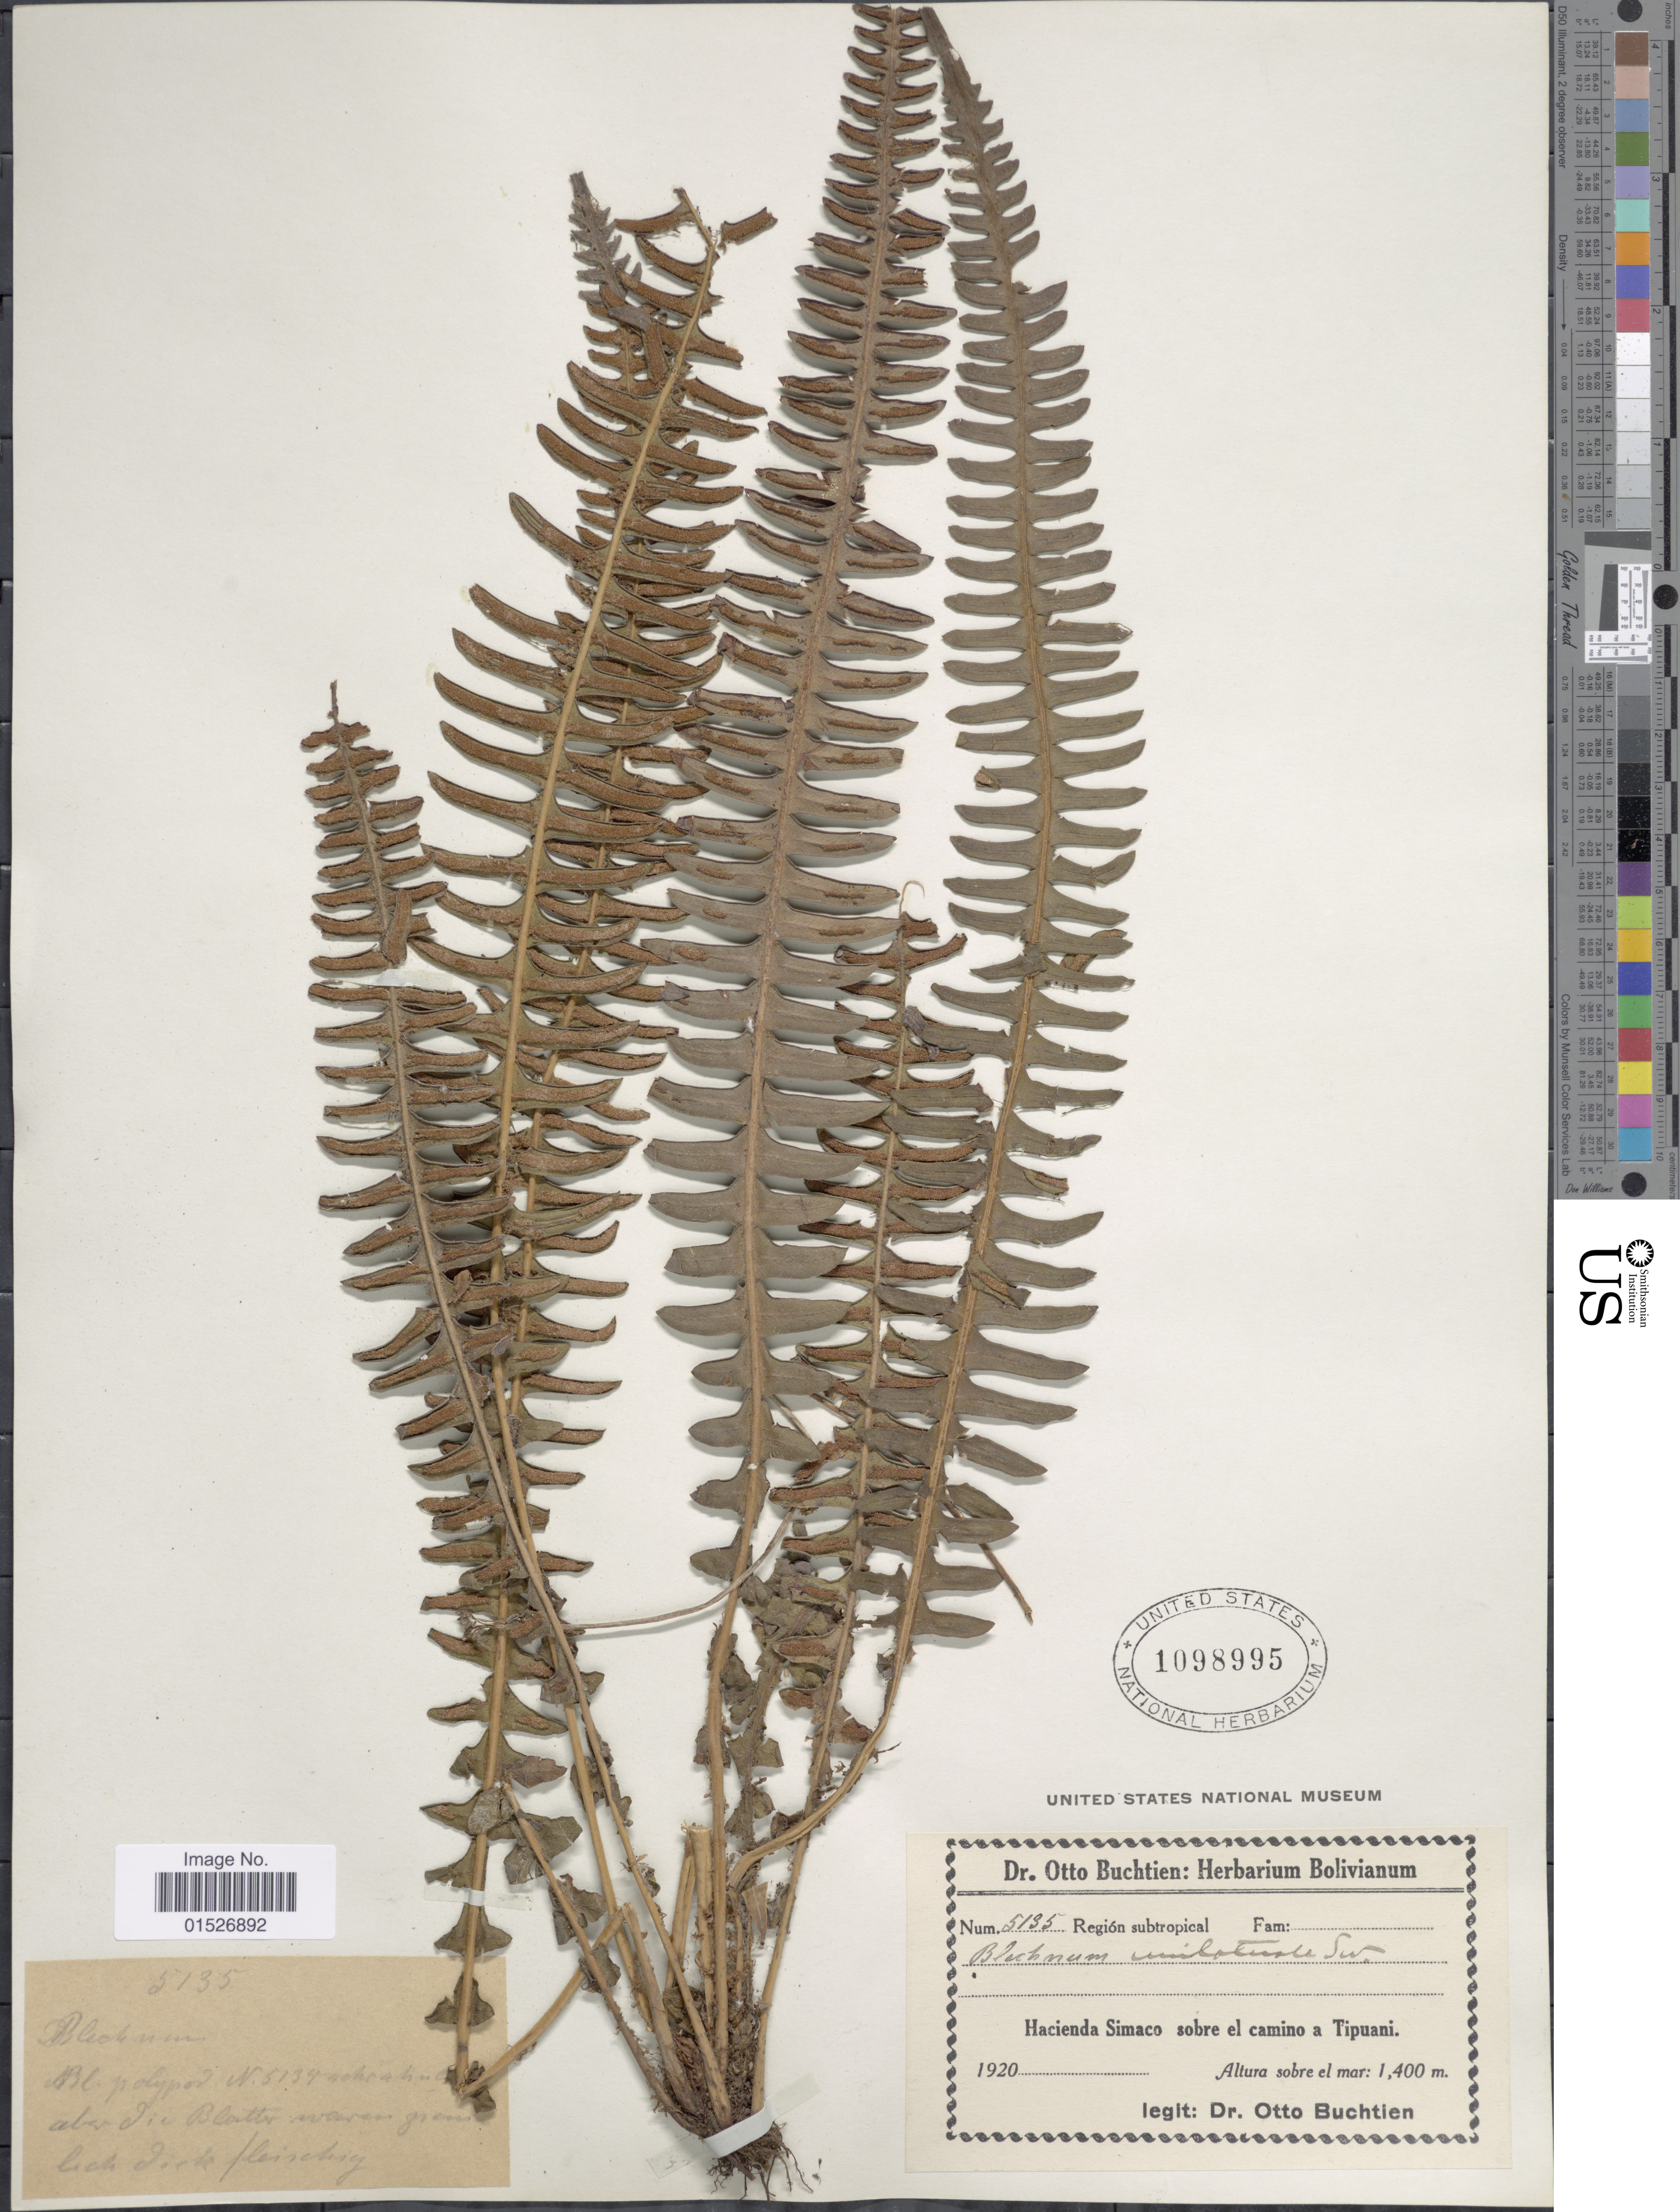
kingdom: Plantae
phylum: Tracheophyta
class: Polypodiopsida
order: Polypodiales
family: Blechnaceae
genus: Blechnum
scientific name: Blechnum polypodioides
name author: Raddi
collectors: O. Buchtien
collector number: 5135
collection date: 1920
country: Bolivia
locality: Region subtropical. Hacienda Simaco sobre el camino a Tipuani.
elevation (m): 1400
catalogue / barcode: US 1098995